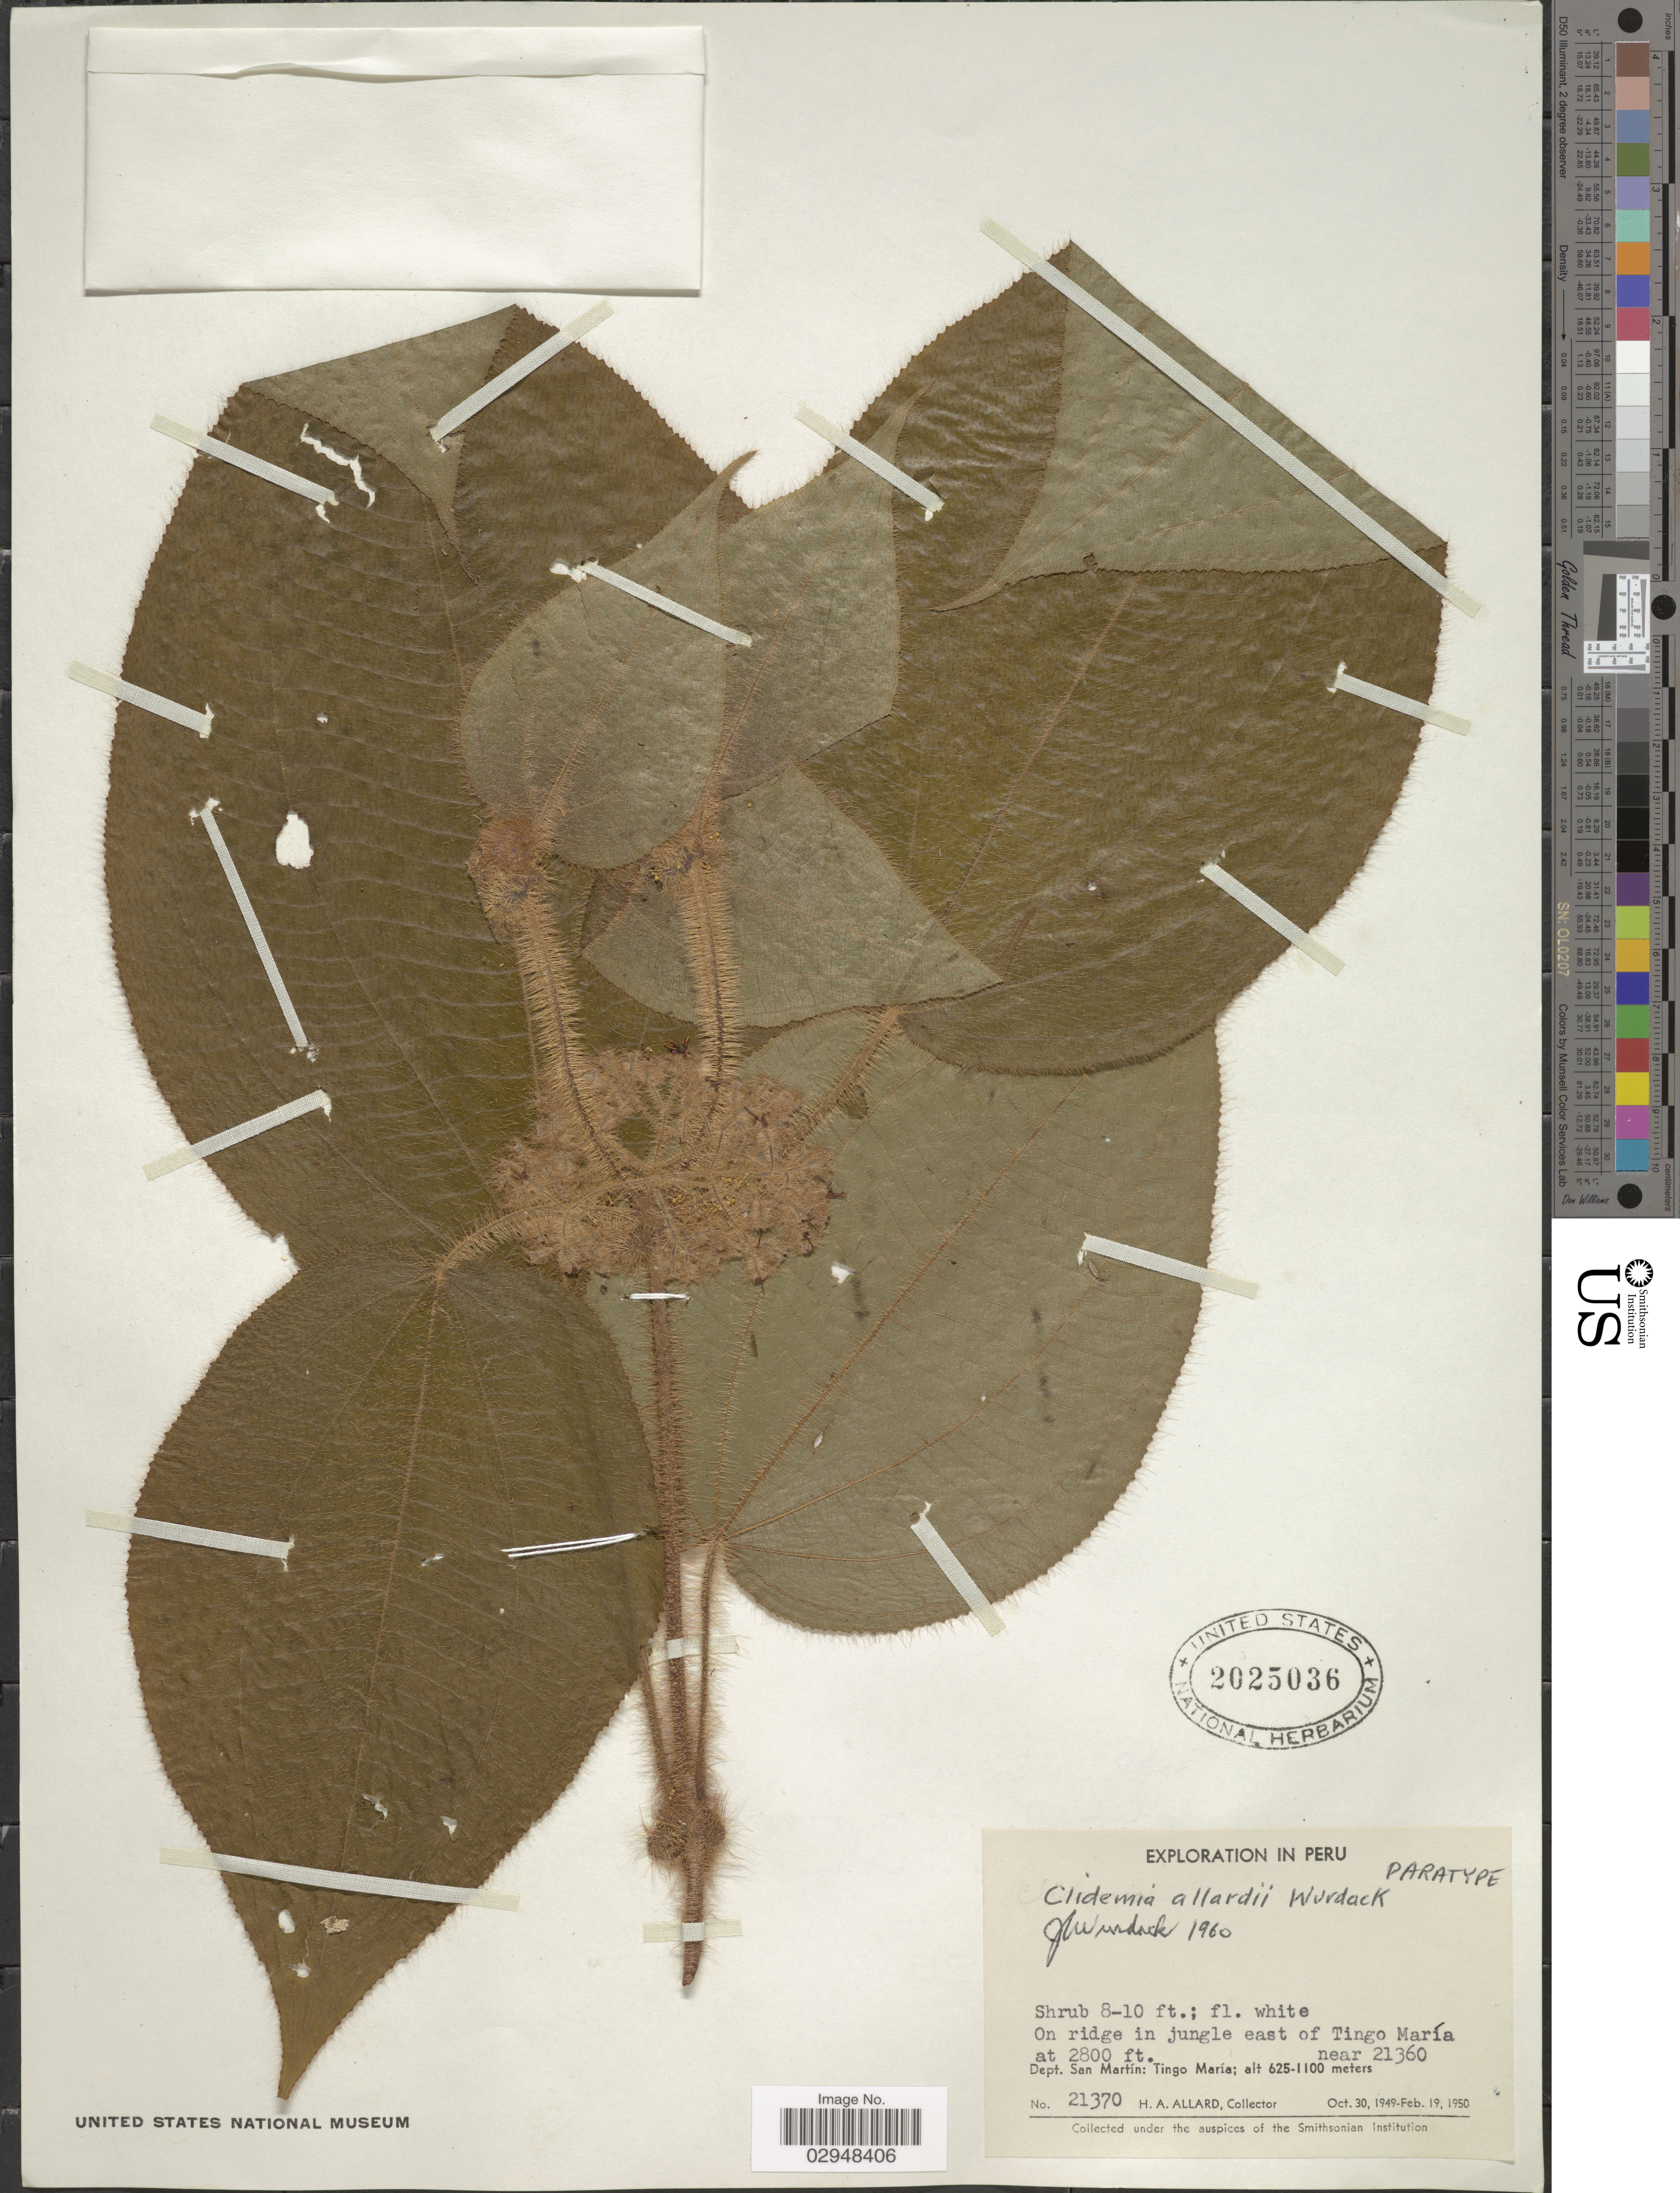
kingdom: Plantae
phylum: Tracheophyta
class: Magnoliopsida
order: Myrtales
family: Melastomataceae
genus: Clidemia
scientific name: Clidemia allardii subsp. allardii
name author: Wurdack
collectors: H. A. Allard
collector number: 21370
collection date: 1949-10-30/1950-02-19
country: Peru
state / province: San Martín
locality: On ridge in jungle east of Tingo María near 21360, Dept. San Martín, Tingo María.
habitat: in jungle on ridge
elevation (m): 853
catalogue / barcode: US 2025036